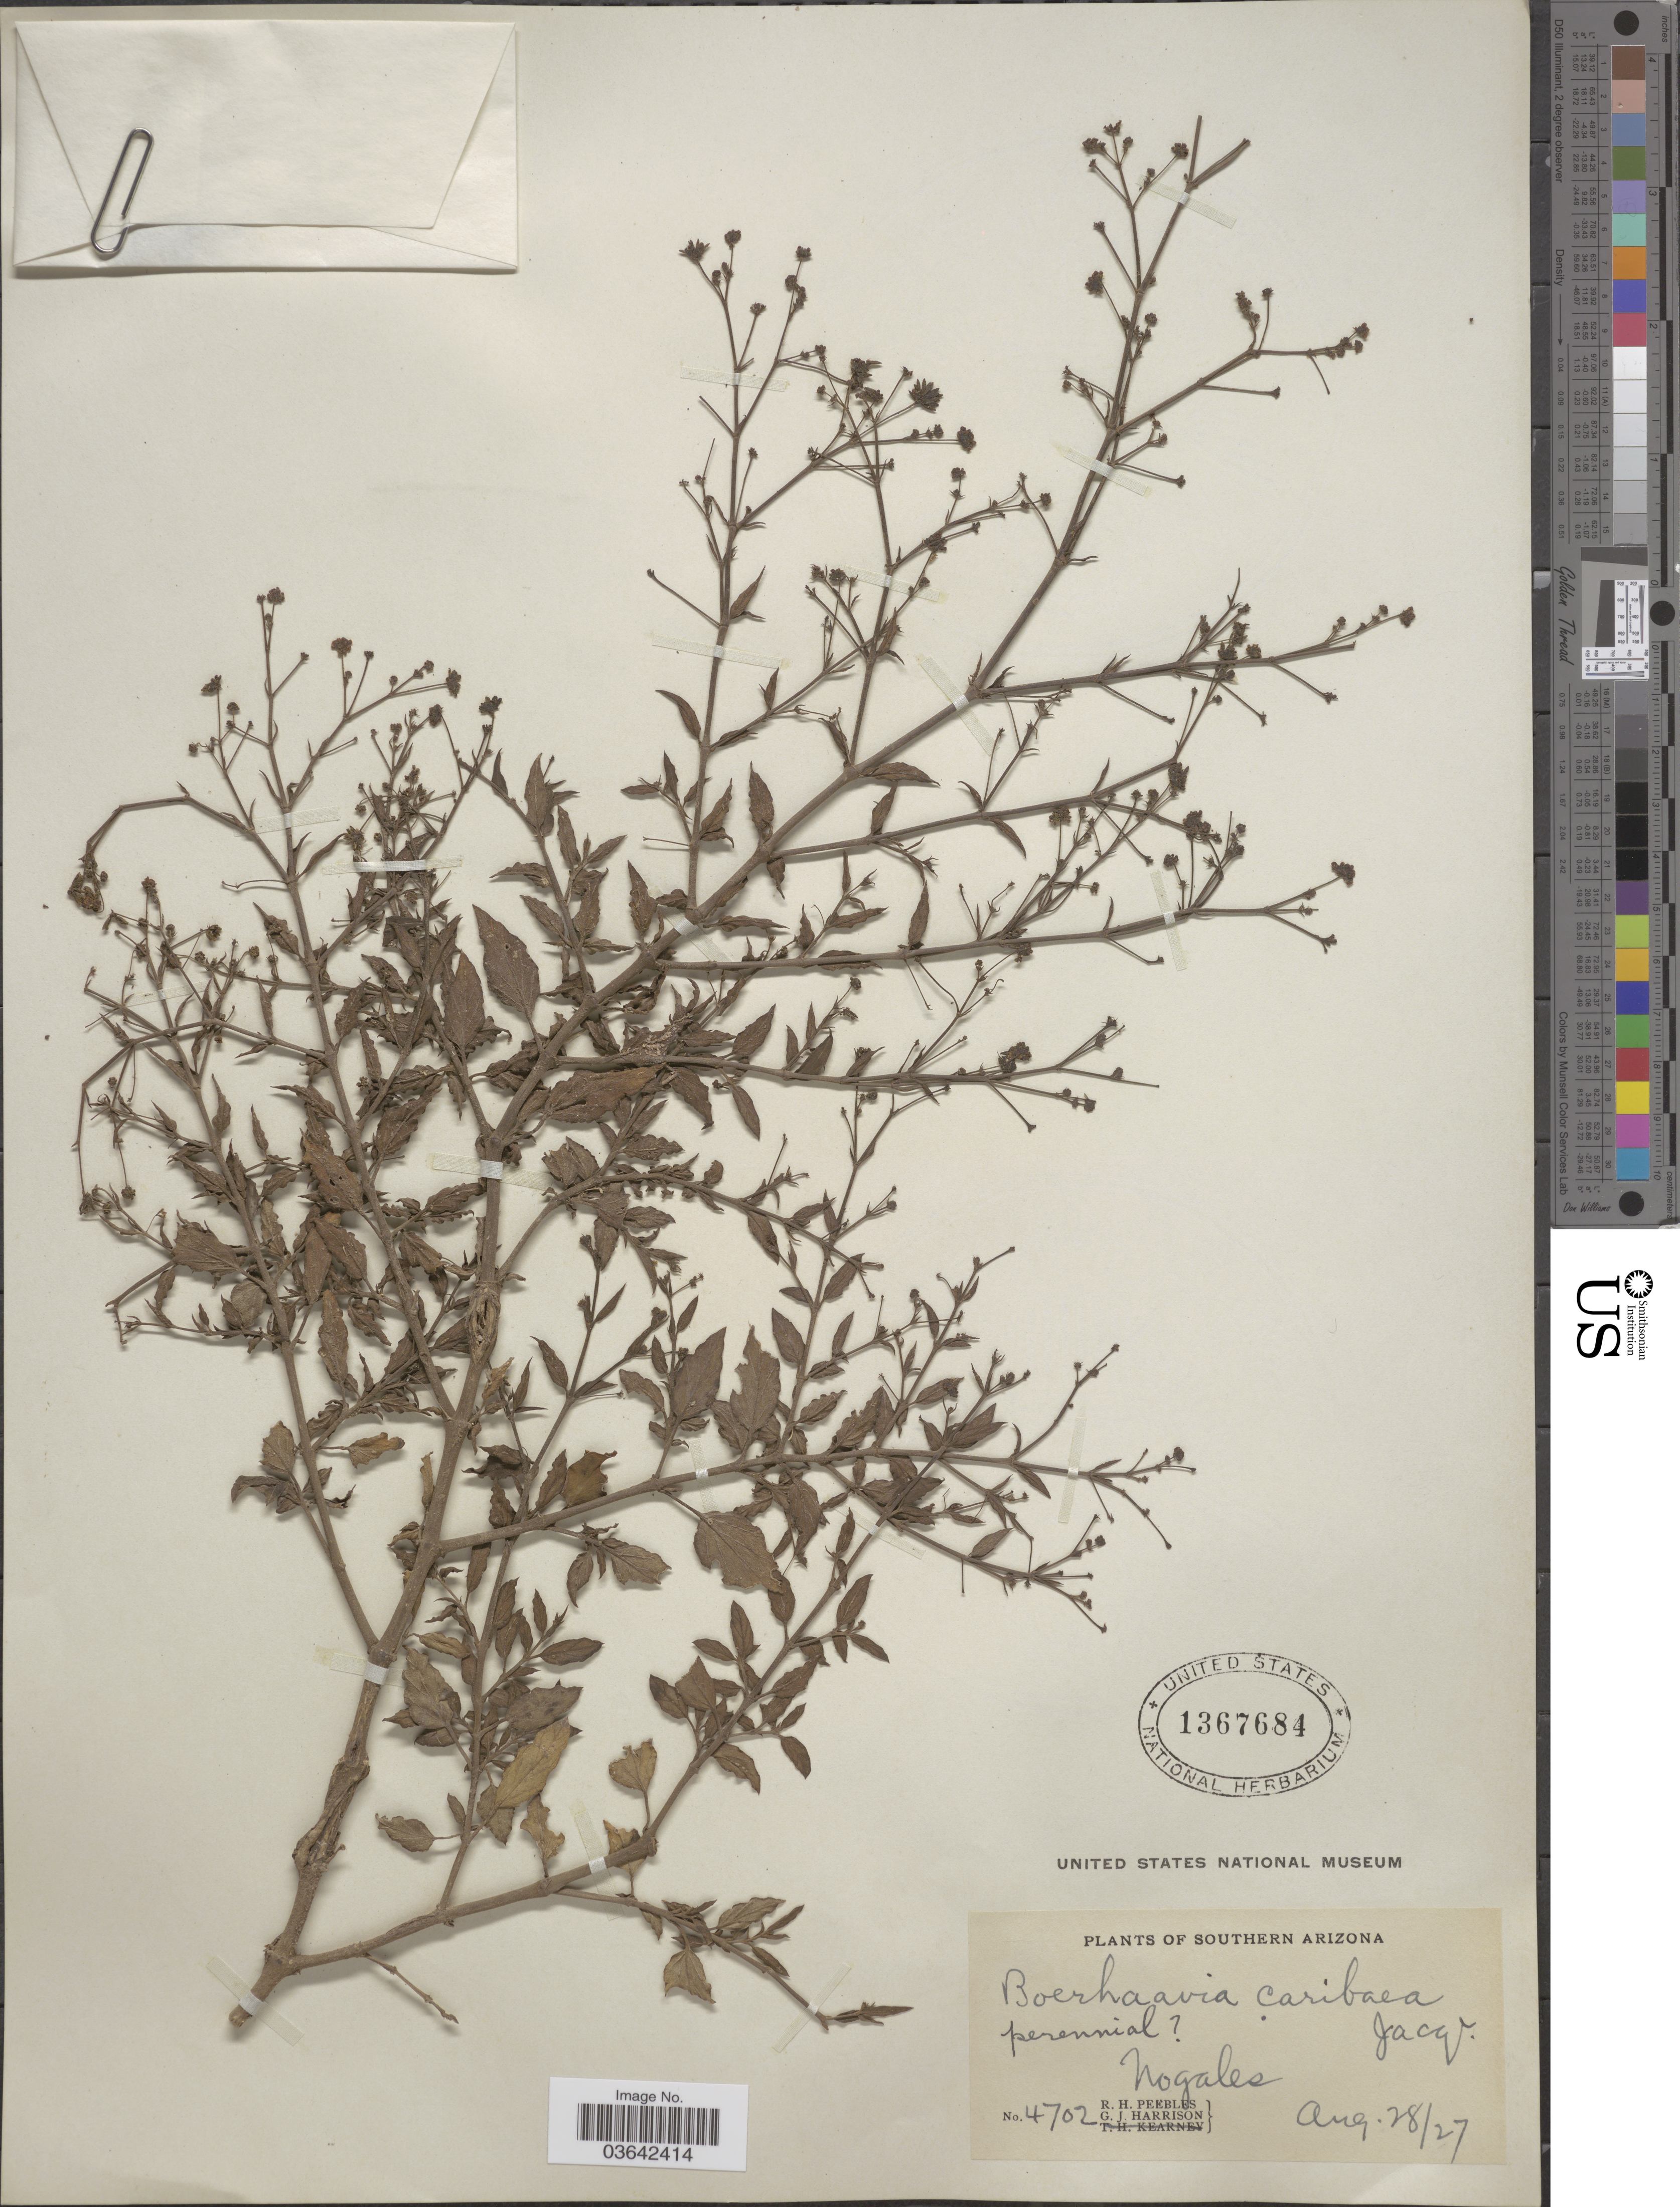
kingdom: Plantae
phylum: Tracheophyta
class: Magnoliopsida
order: Caryophyllales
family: Nyctaginaceae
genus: Boerhavia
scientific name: Boerhavia coccinea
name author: Mill.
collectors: R. H. Peebles & G. J. Harrison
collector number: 4702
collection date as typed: Transcribed d/m/y: 28/8/27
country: United States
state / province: Arizona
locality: Southern Arizona. Nogales.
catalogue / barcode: US 1367684